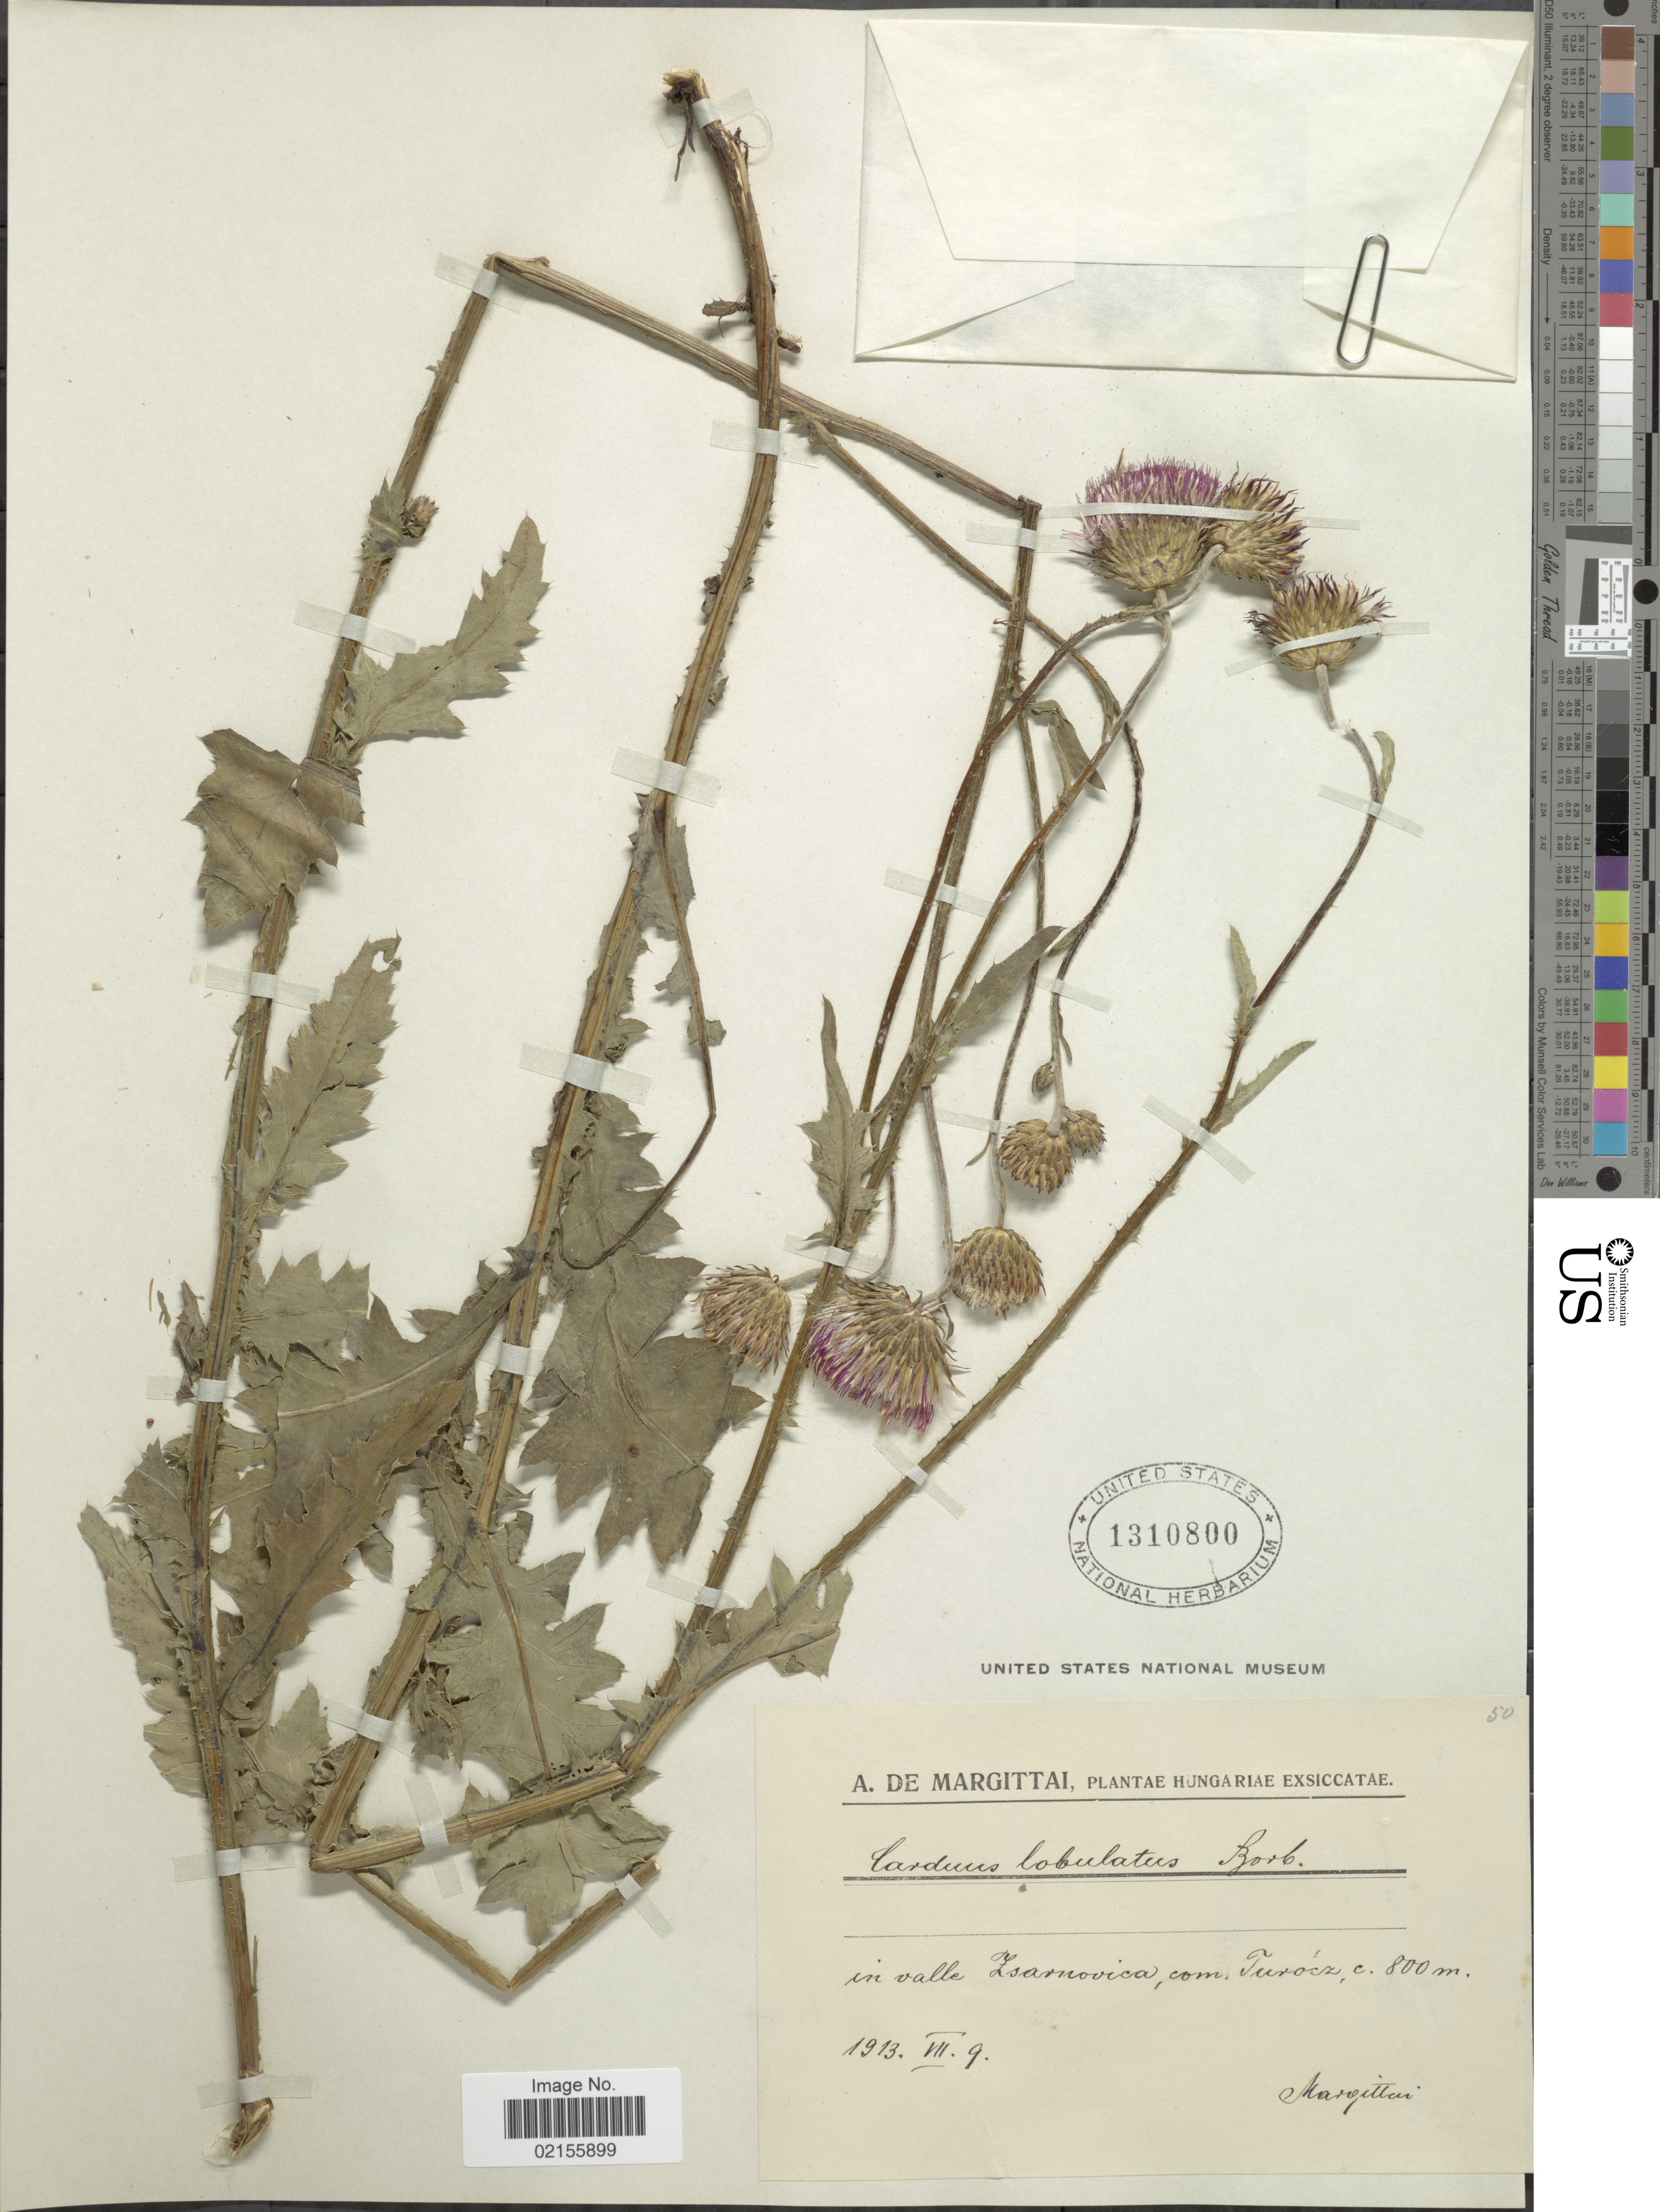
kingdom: Plantae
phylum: Tracheophyta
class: Magnoliopsida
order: Asterales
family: Asteraceae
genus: Carduus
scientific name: Carduus lobulatus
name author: Borbás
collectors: A. Margittai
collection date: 1913-07-09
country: Hungary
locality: In valle Zsarnovica, com Turocz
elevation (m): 800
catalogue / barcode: US 1310800